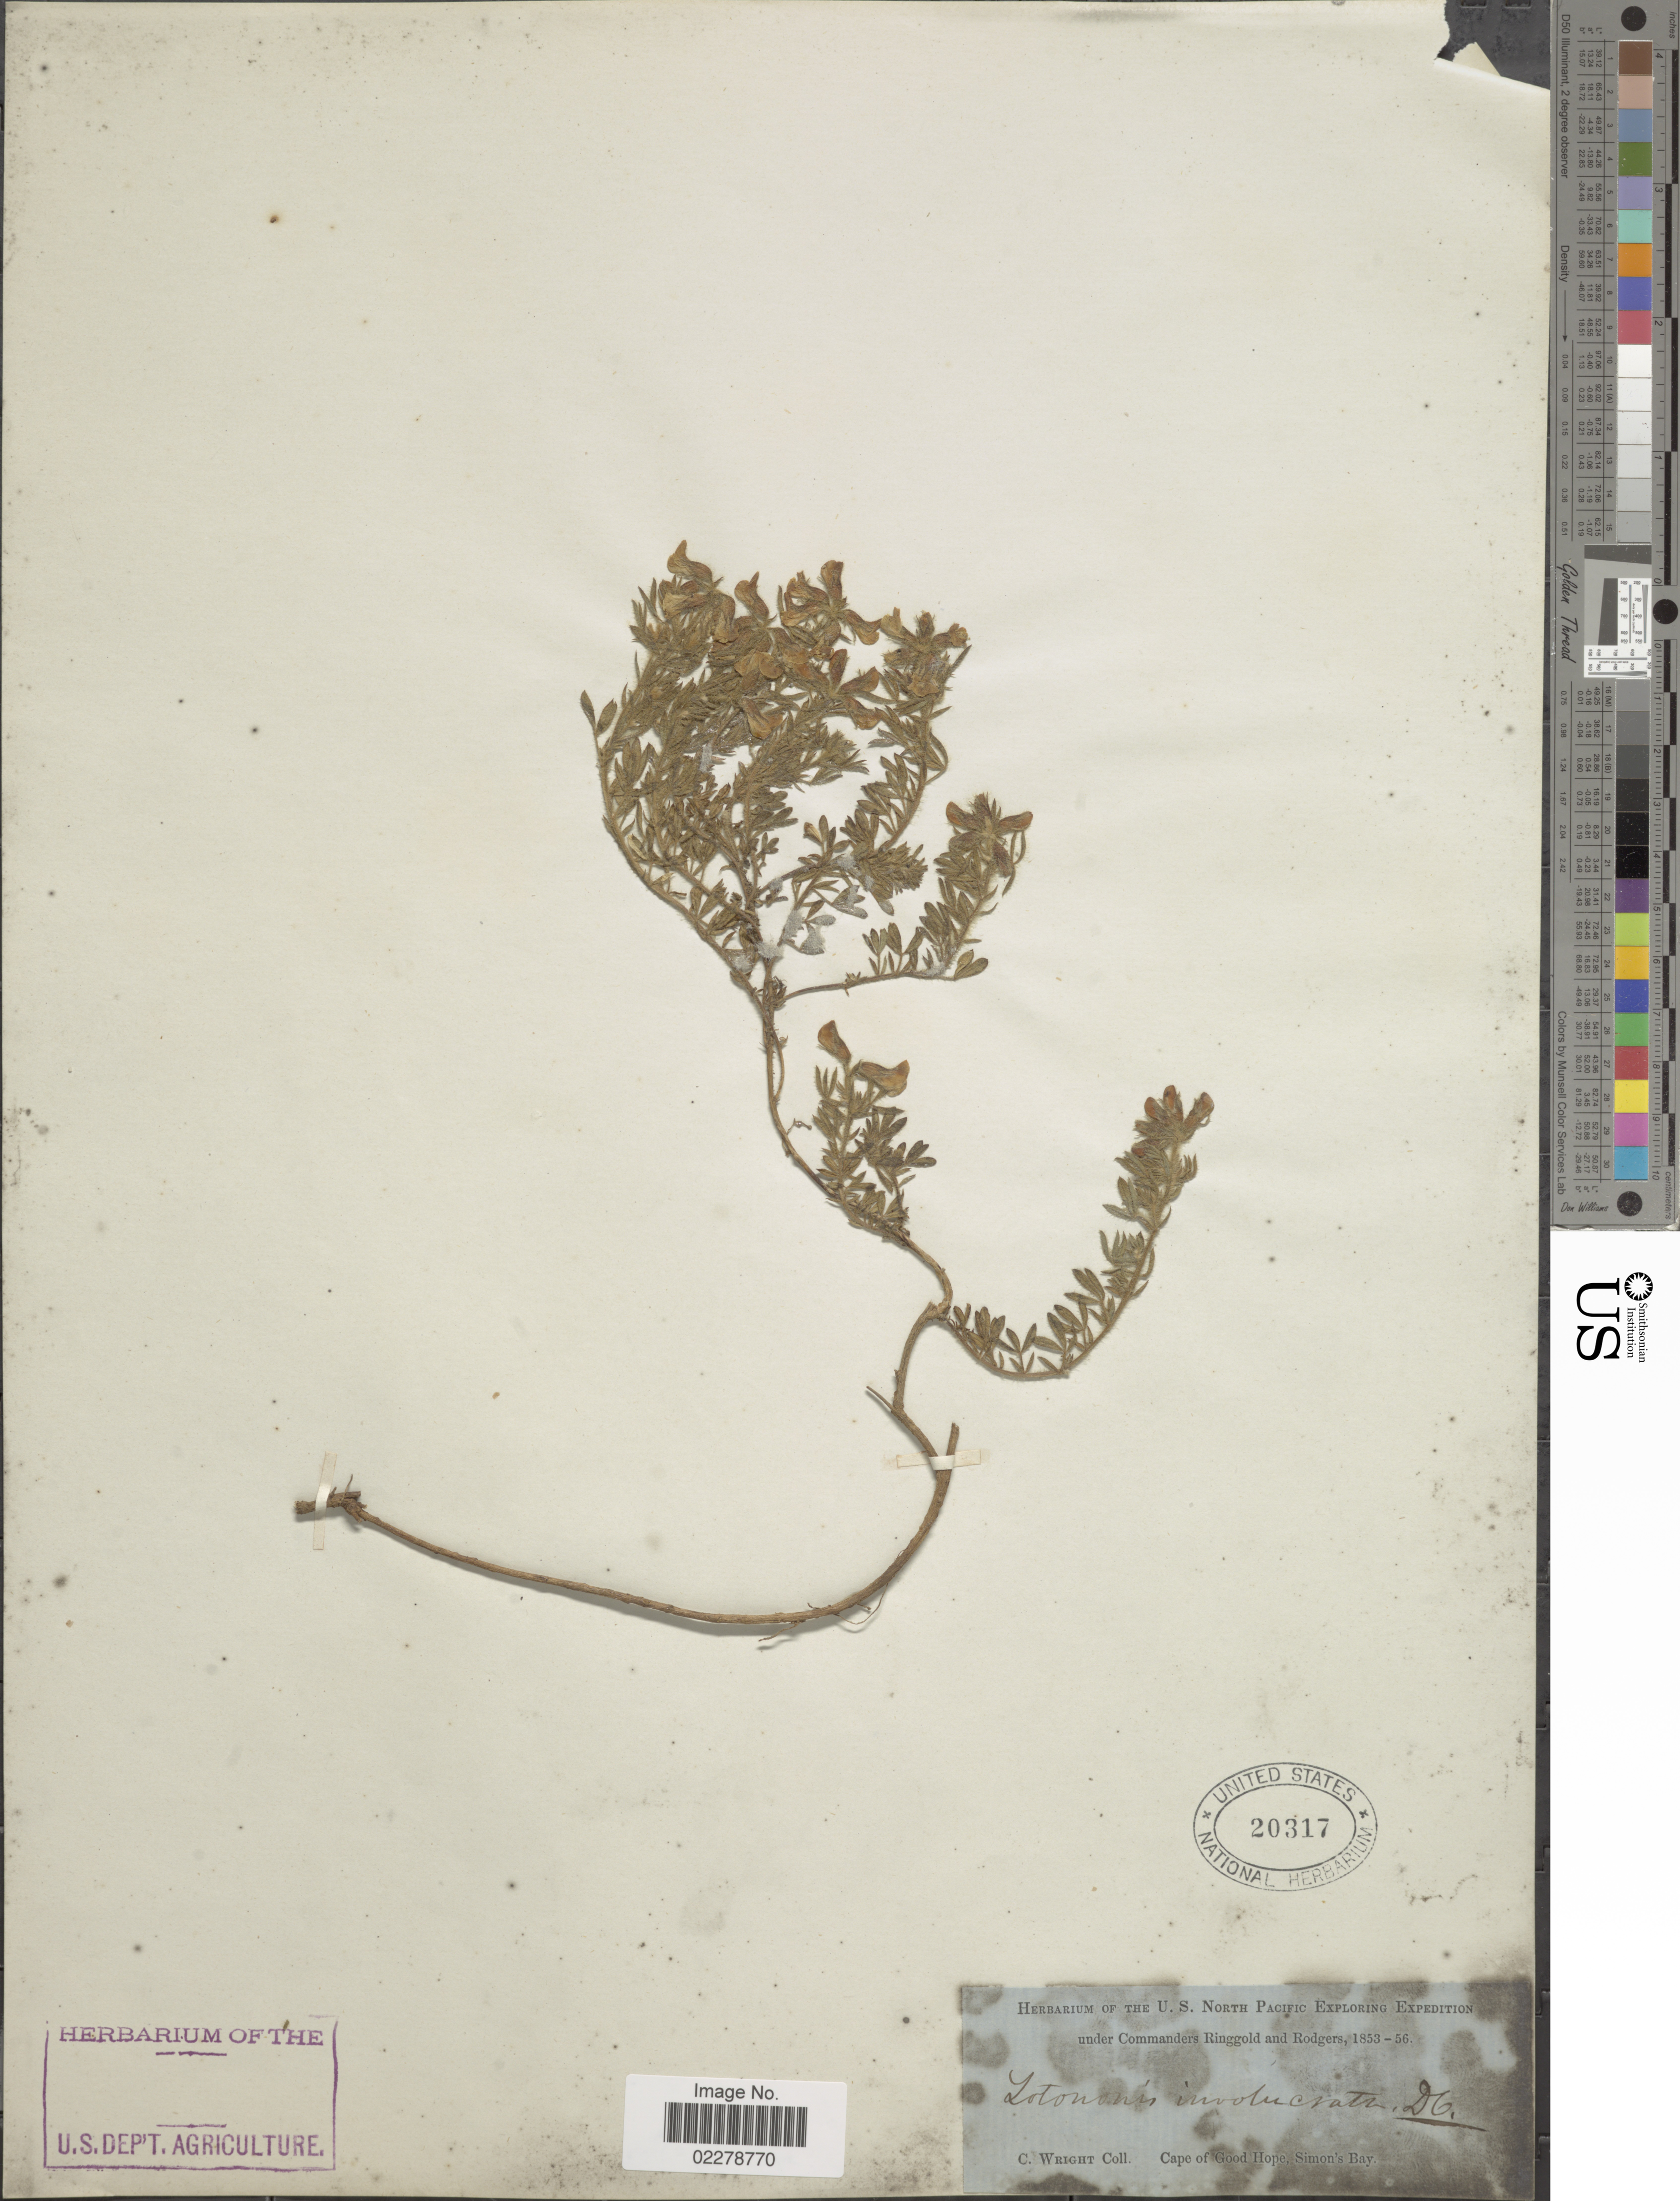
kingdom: Plantae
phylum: Tracheophyta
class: Magnoliopsida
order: Fabales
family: Fabaceae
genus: Lotononis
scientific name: Lotononis involucrata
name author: (P.J. Bergius) Benth.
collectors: C. Wright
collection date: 1853/1856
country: South Africa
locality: Cape of Good Hope, Simon's Bay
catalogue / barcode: US 20317